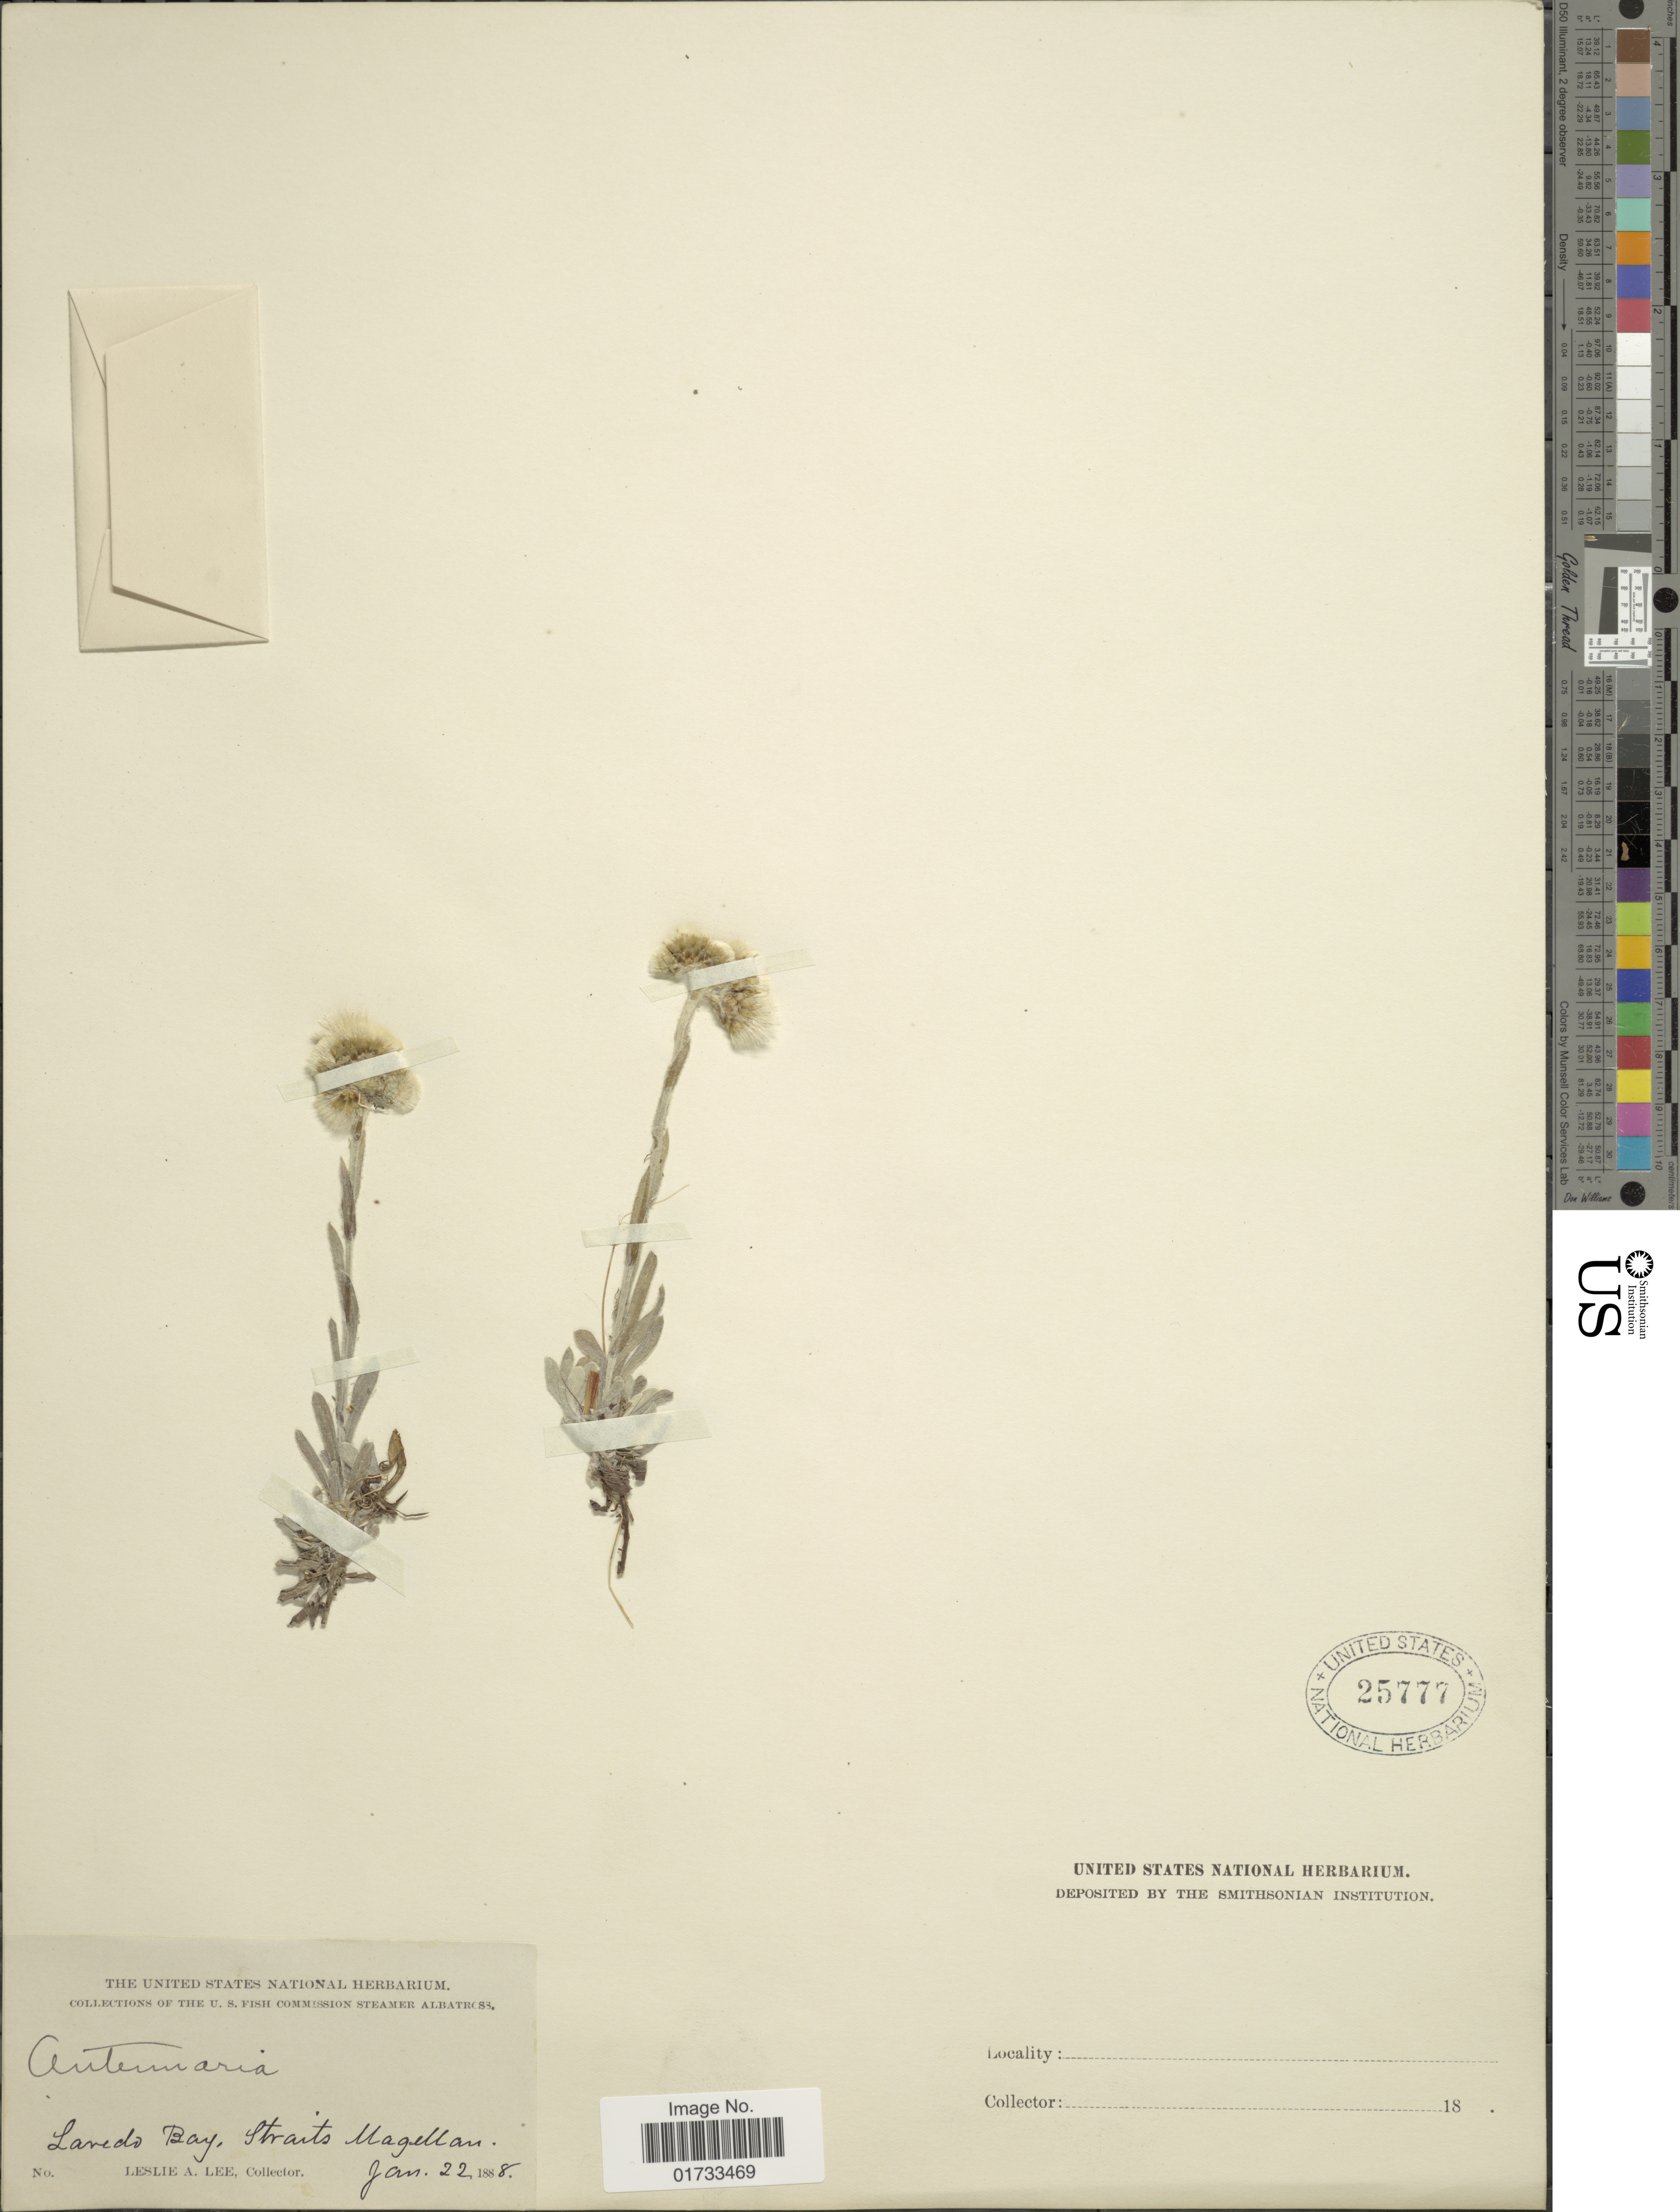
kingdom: Plantae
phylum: Tracheophyta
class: Magnoliopsida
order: Asterales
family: Asteraceae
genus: Antennaria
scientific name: Antennaria sp.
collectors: L. Lee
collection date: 1888-01-22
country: Chile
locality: Lavedo bay, Straits, Uagdellan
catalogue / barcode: US 25777